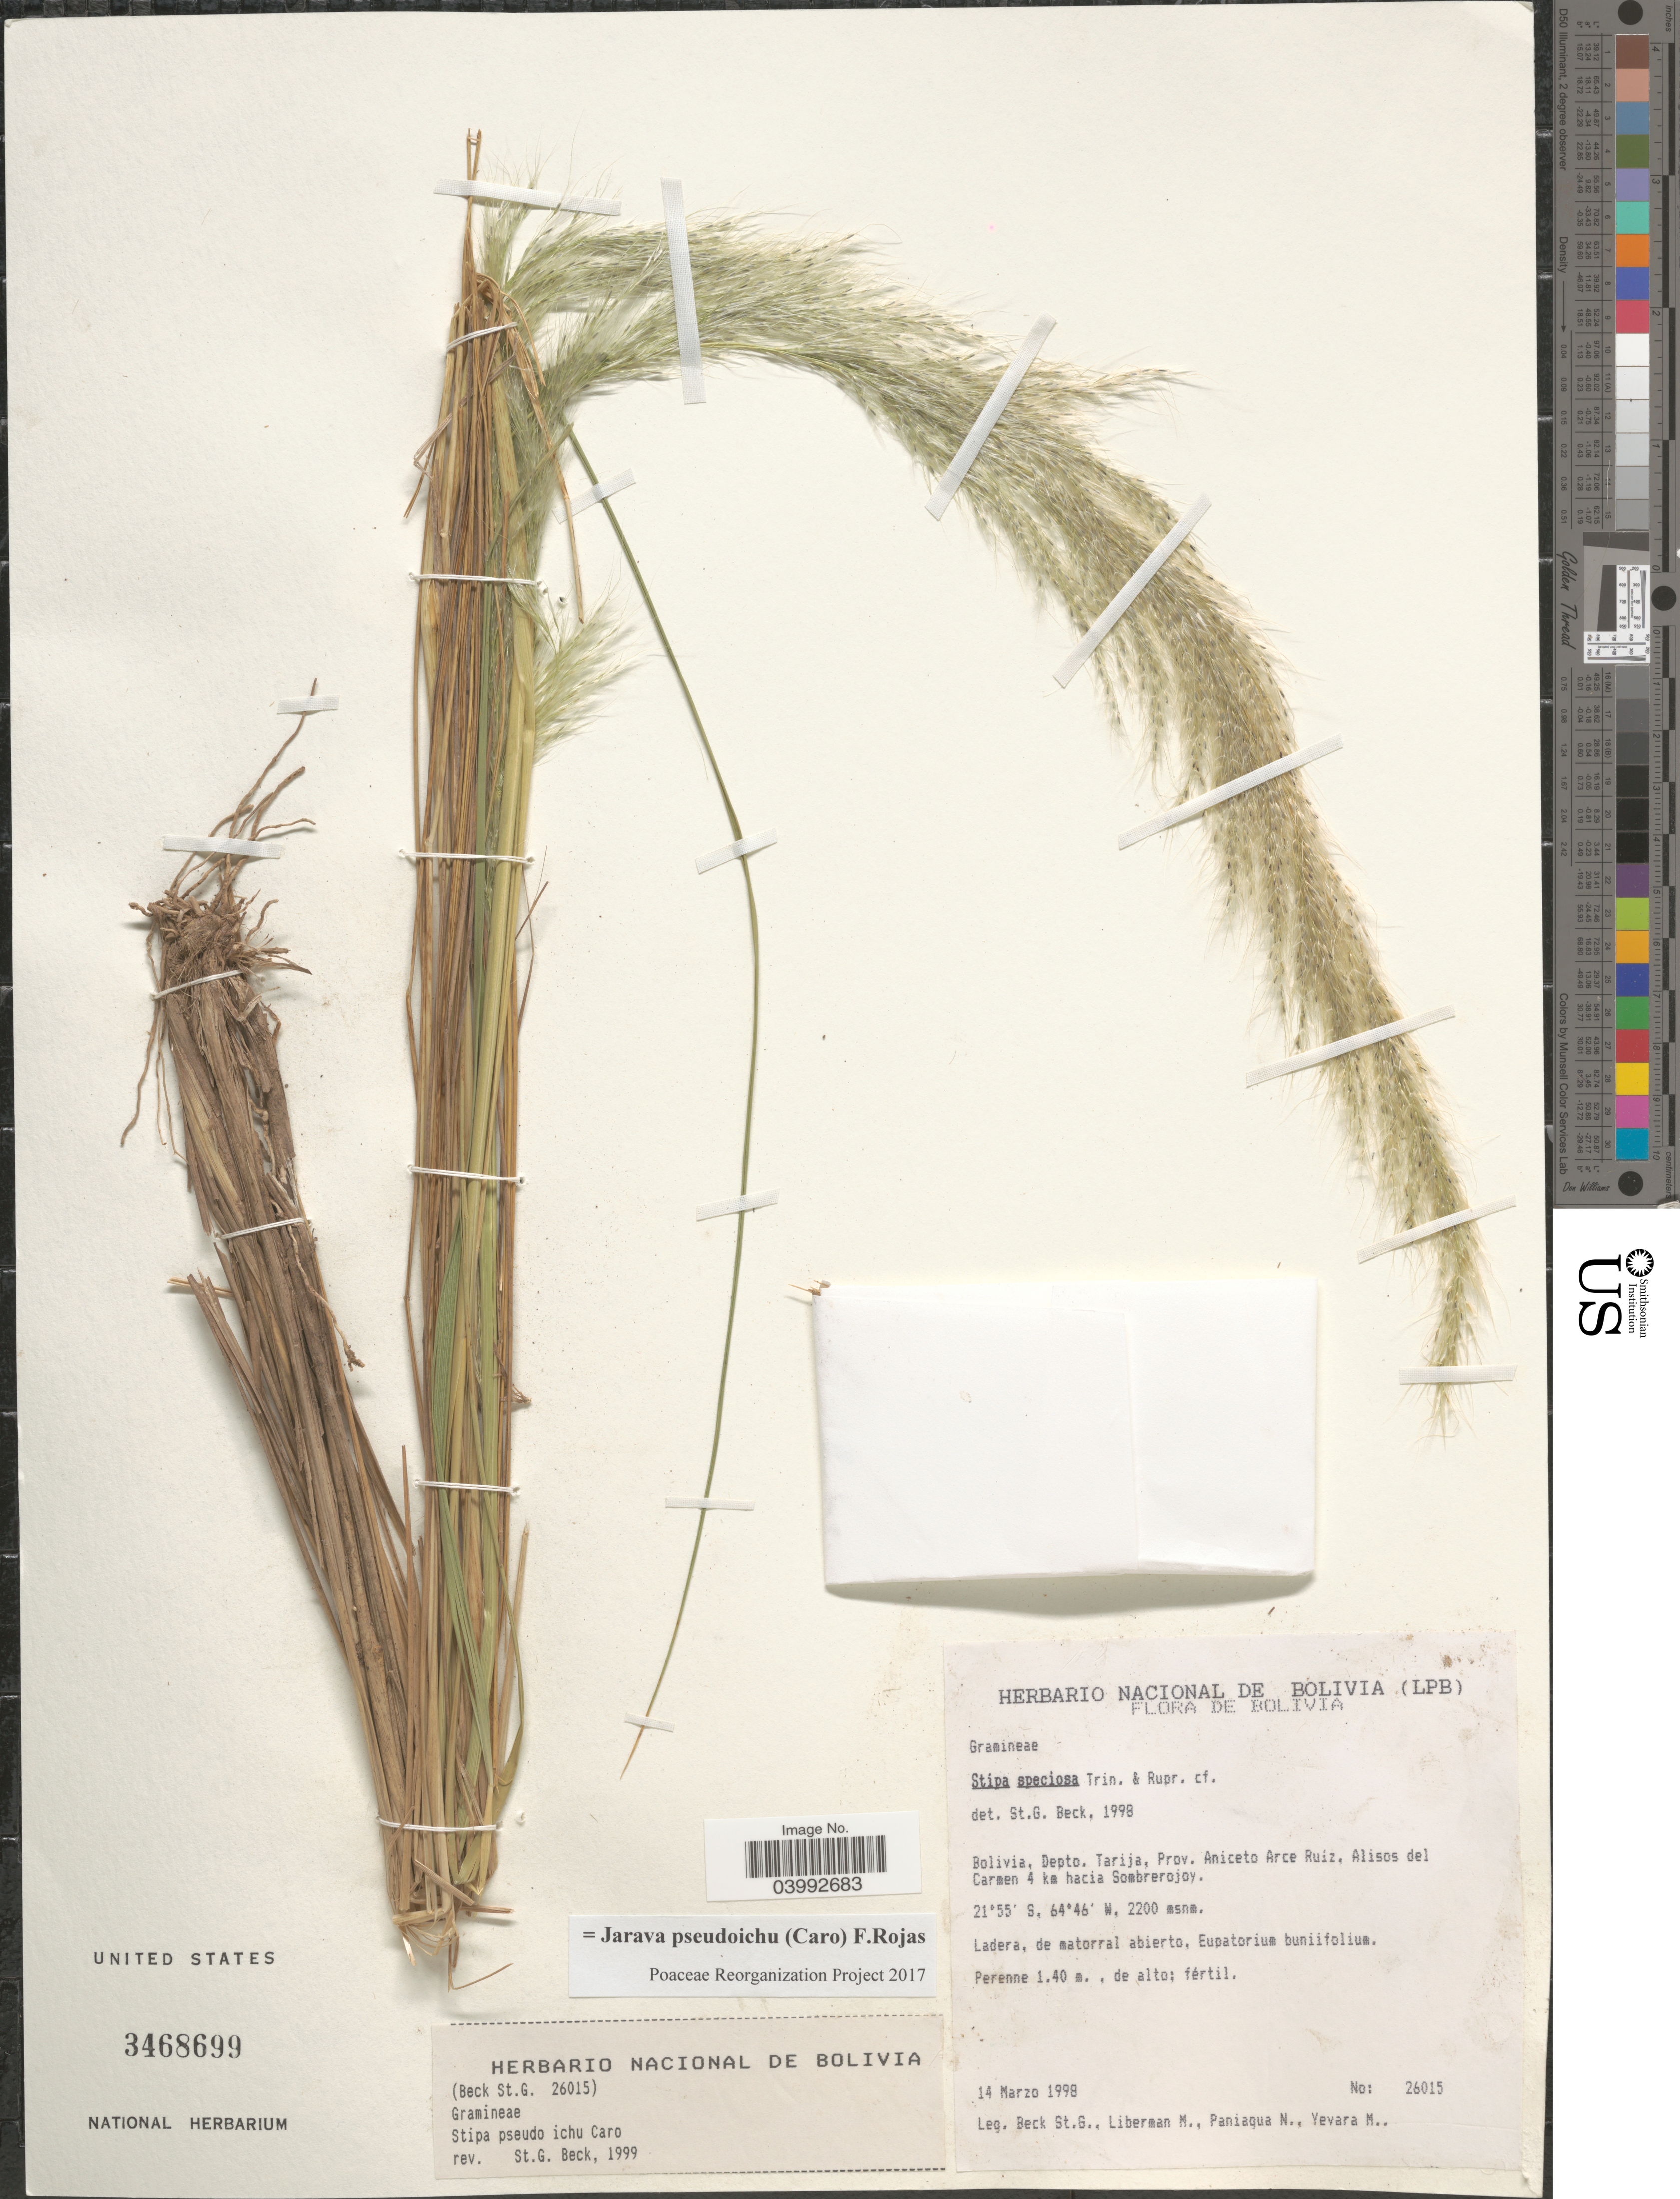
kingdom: Plantae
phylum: Tracheophyta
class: Liliopsida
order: Poales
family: Poaceae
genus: Jarava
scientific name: Jarava pseudoichu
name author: (Caro) F. Rojas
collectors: S. G. Beck, M. Liberman, N. Paniagua & M. Yevara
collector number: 26015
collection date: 1998-03-14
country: Bolivia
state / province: Tarija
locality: Depto. Tarija, Prov. Aniceto Arce Ruiz, Alisos del Carmen 4 km hacia Sombrerojoy.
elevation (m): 2200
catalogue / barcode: US 3468699